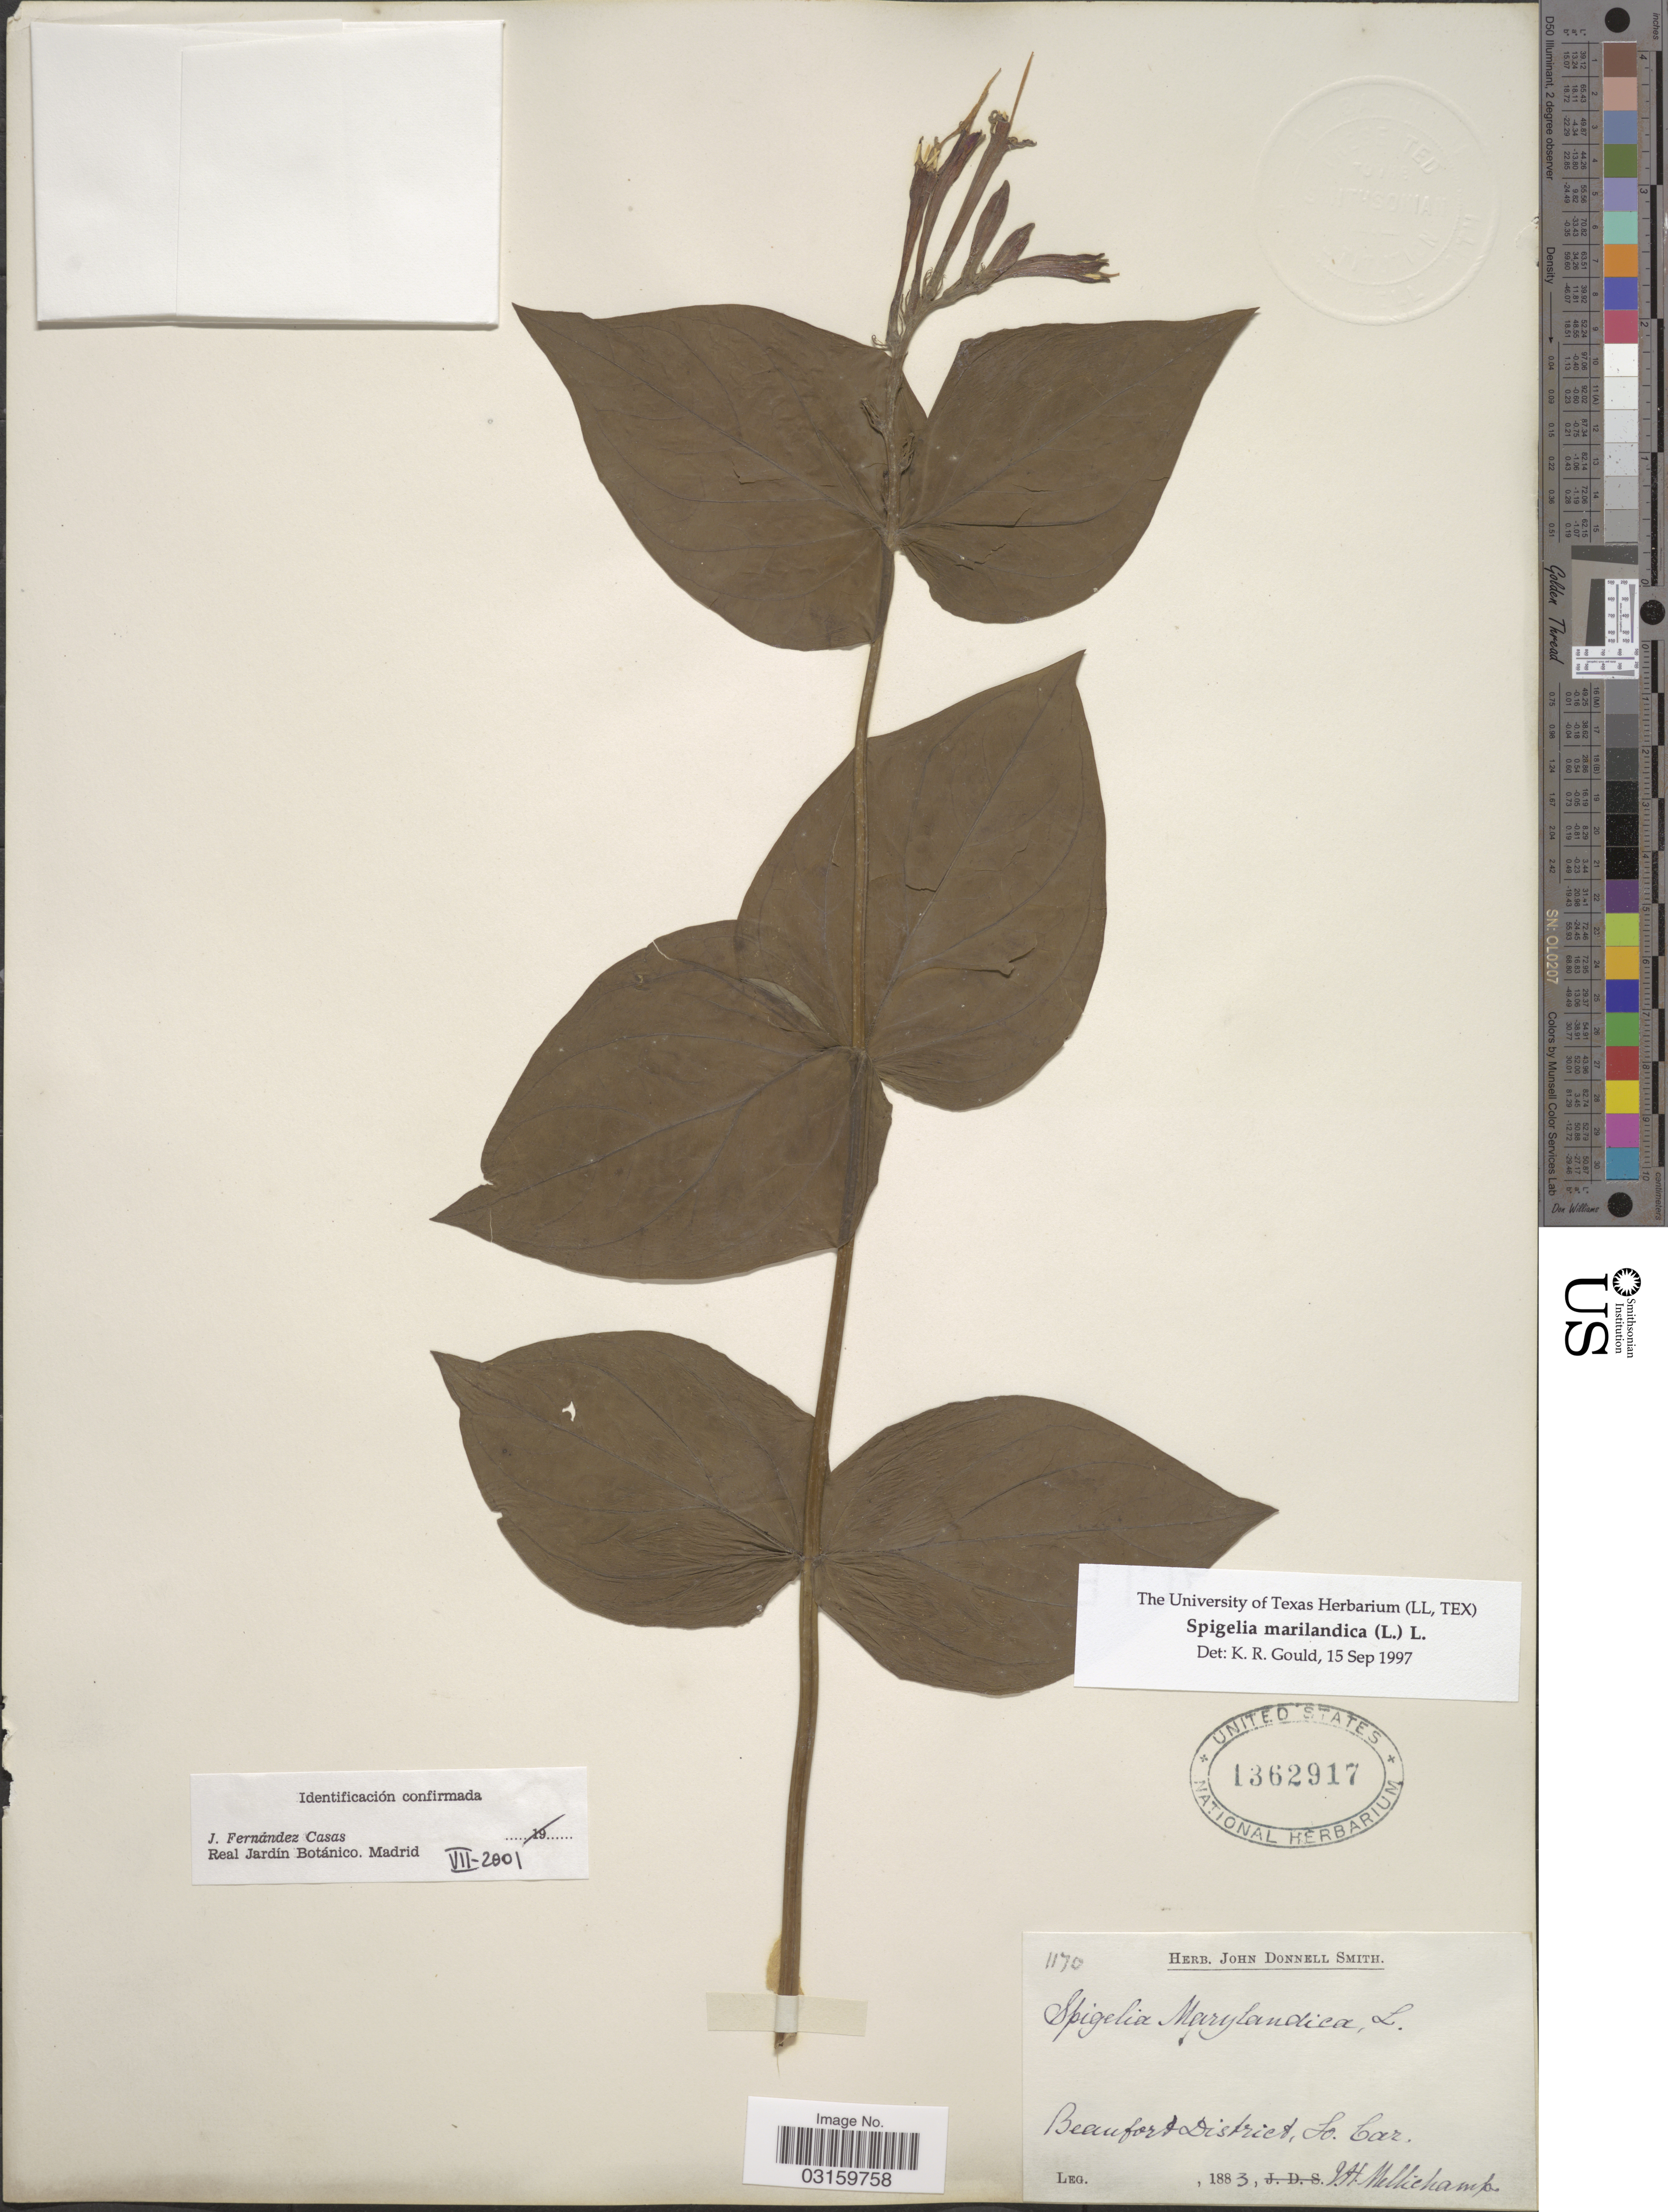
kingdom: Plantae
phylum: Tracheophyta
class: Magnoliopsida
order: Gentianales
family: Loganiaceae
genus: Spigelia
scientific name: Spigelia marilandica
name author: (L.) L.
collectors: J. H. Mellichamp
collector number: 1170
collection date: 1883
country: United States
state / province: South Carolina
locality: Beaufort District.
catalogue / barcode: US 1362917